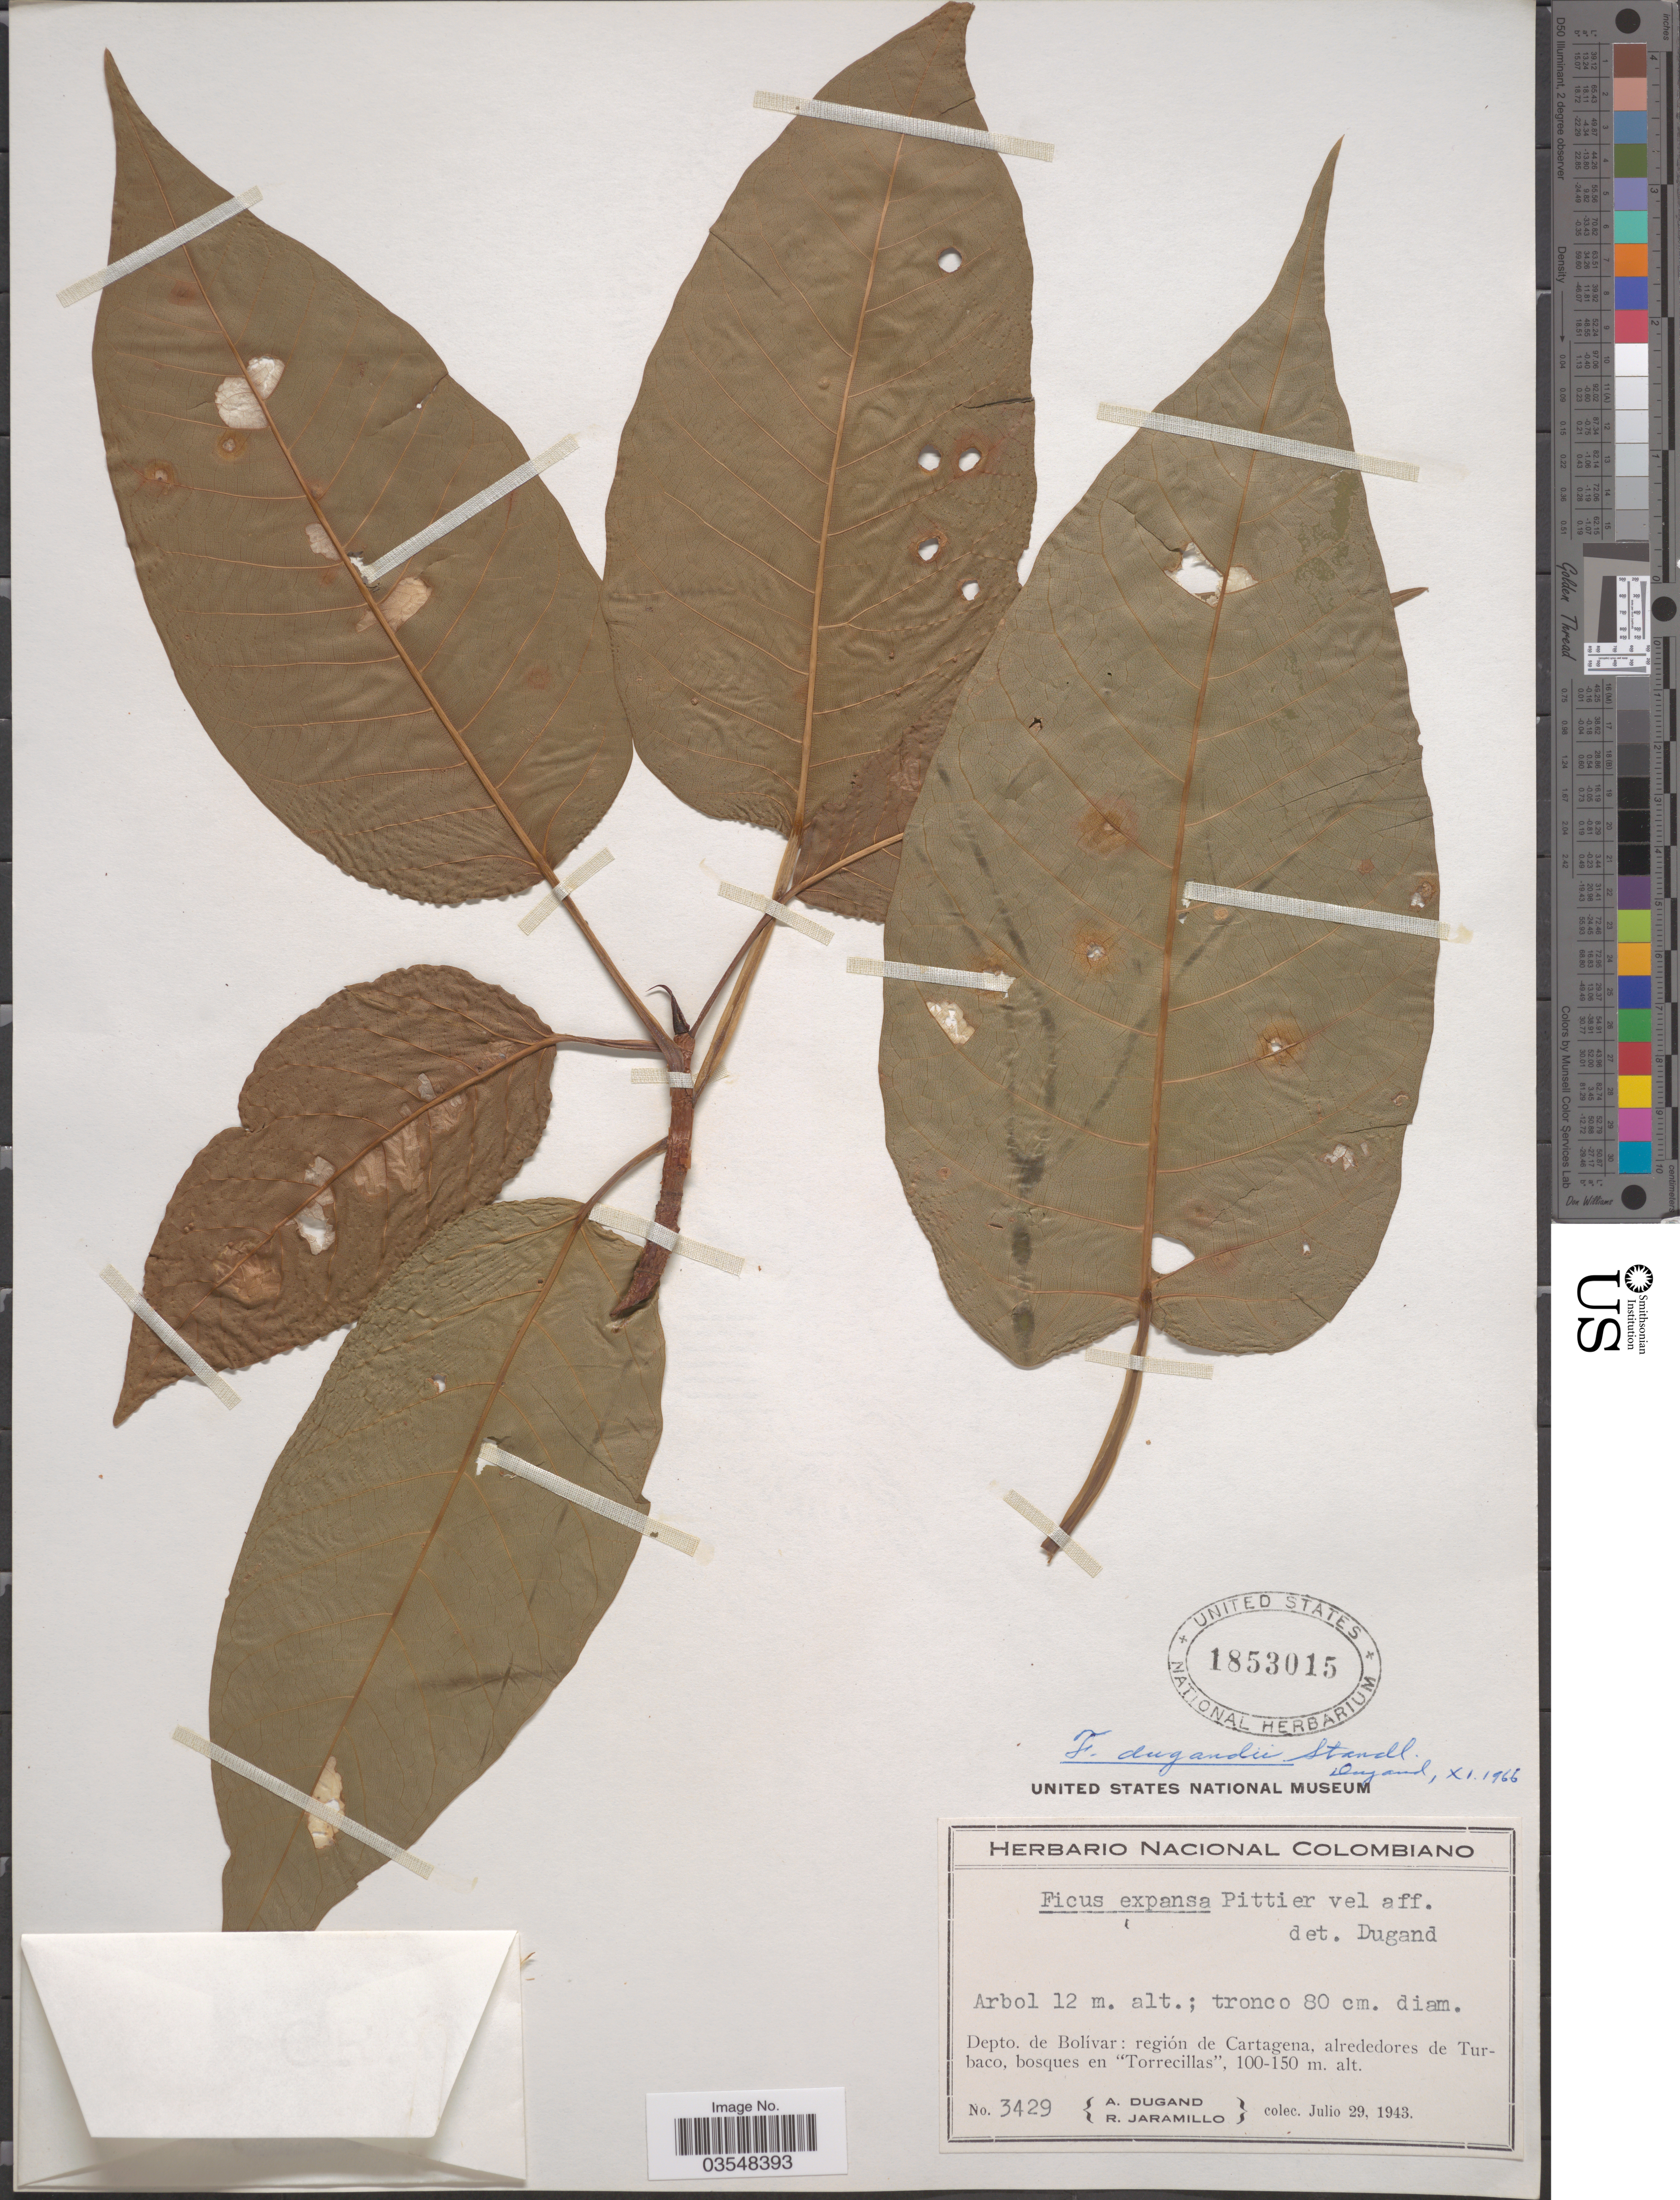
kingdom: Plantae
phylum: Tracheophyta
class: Magnoliopsida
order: Rosales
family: Moraceae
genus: Ficus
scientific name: Ficus dugandii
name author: Standl.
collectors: A. Dugand & R. Jaramillo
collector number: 3429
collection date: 1943-07-29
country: Colombia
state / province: Bolívar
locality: Depto. de Bolívar: región de Cartagena, alrededores de Turbaco, bosques en 'Torrecillas'.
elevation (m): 100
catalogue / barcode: US 1853015